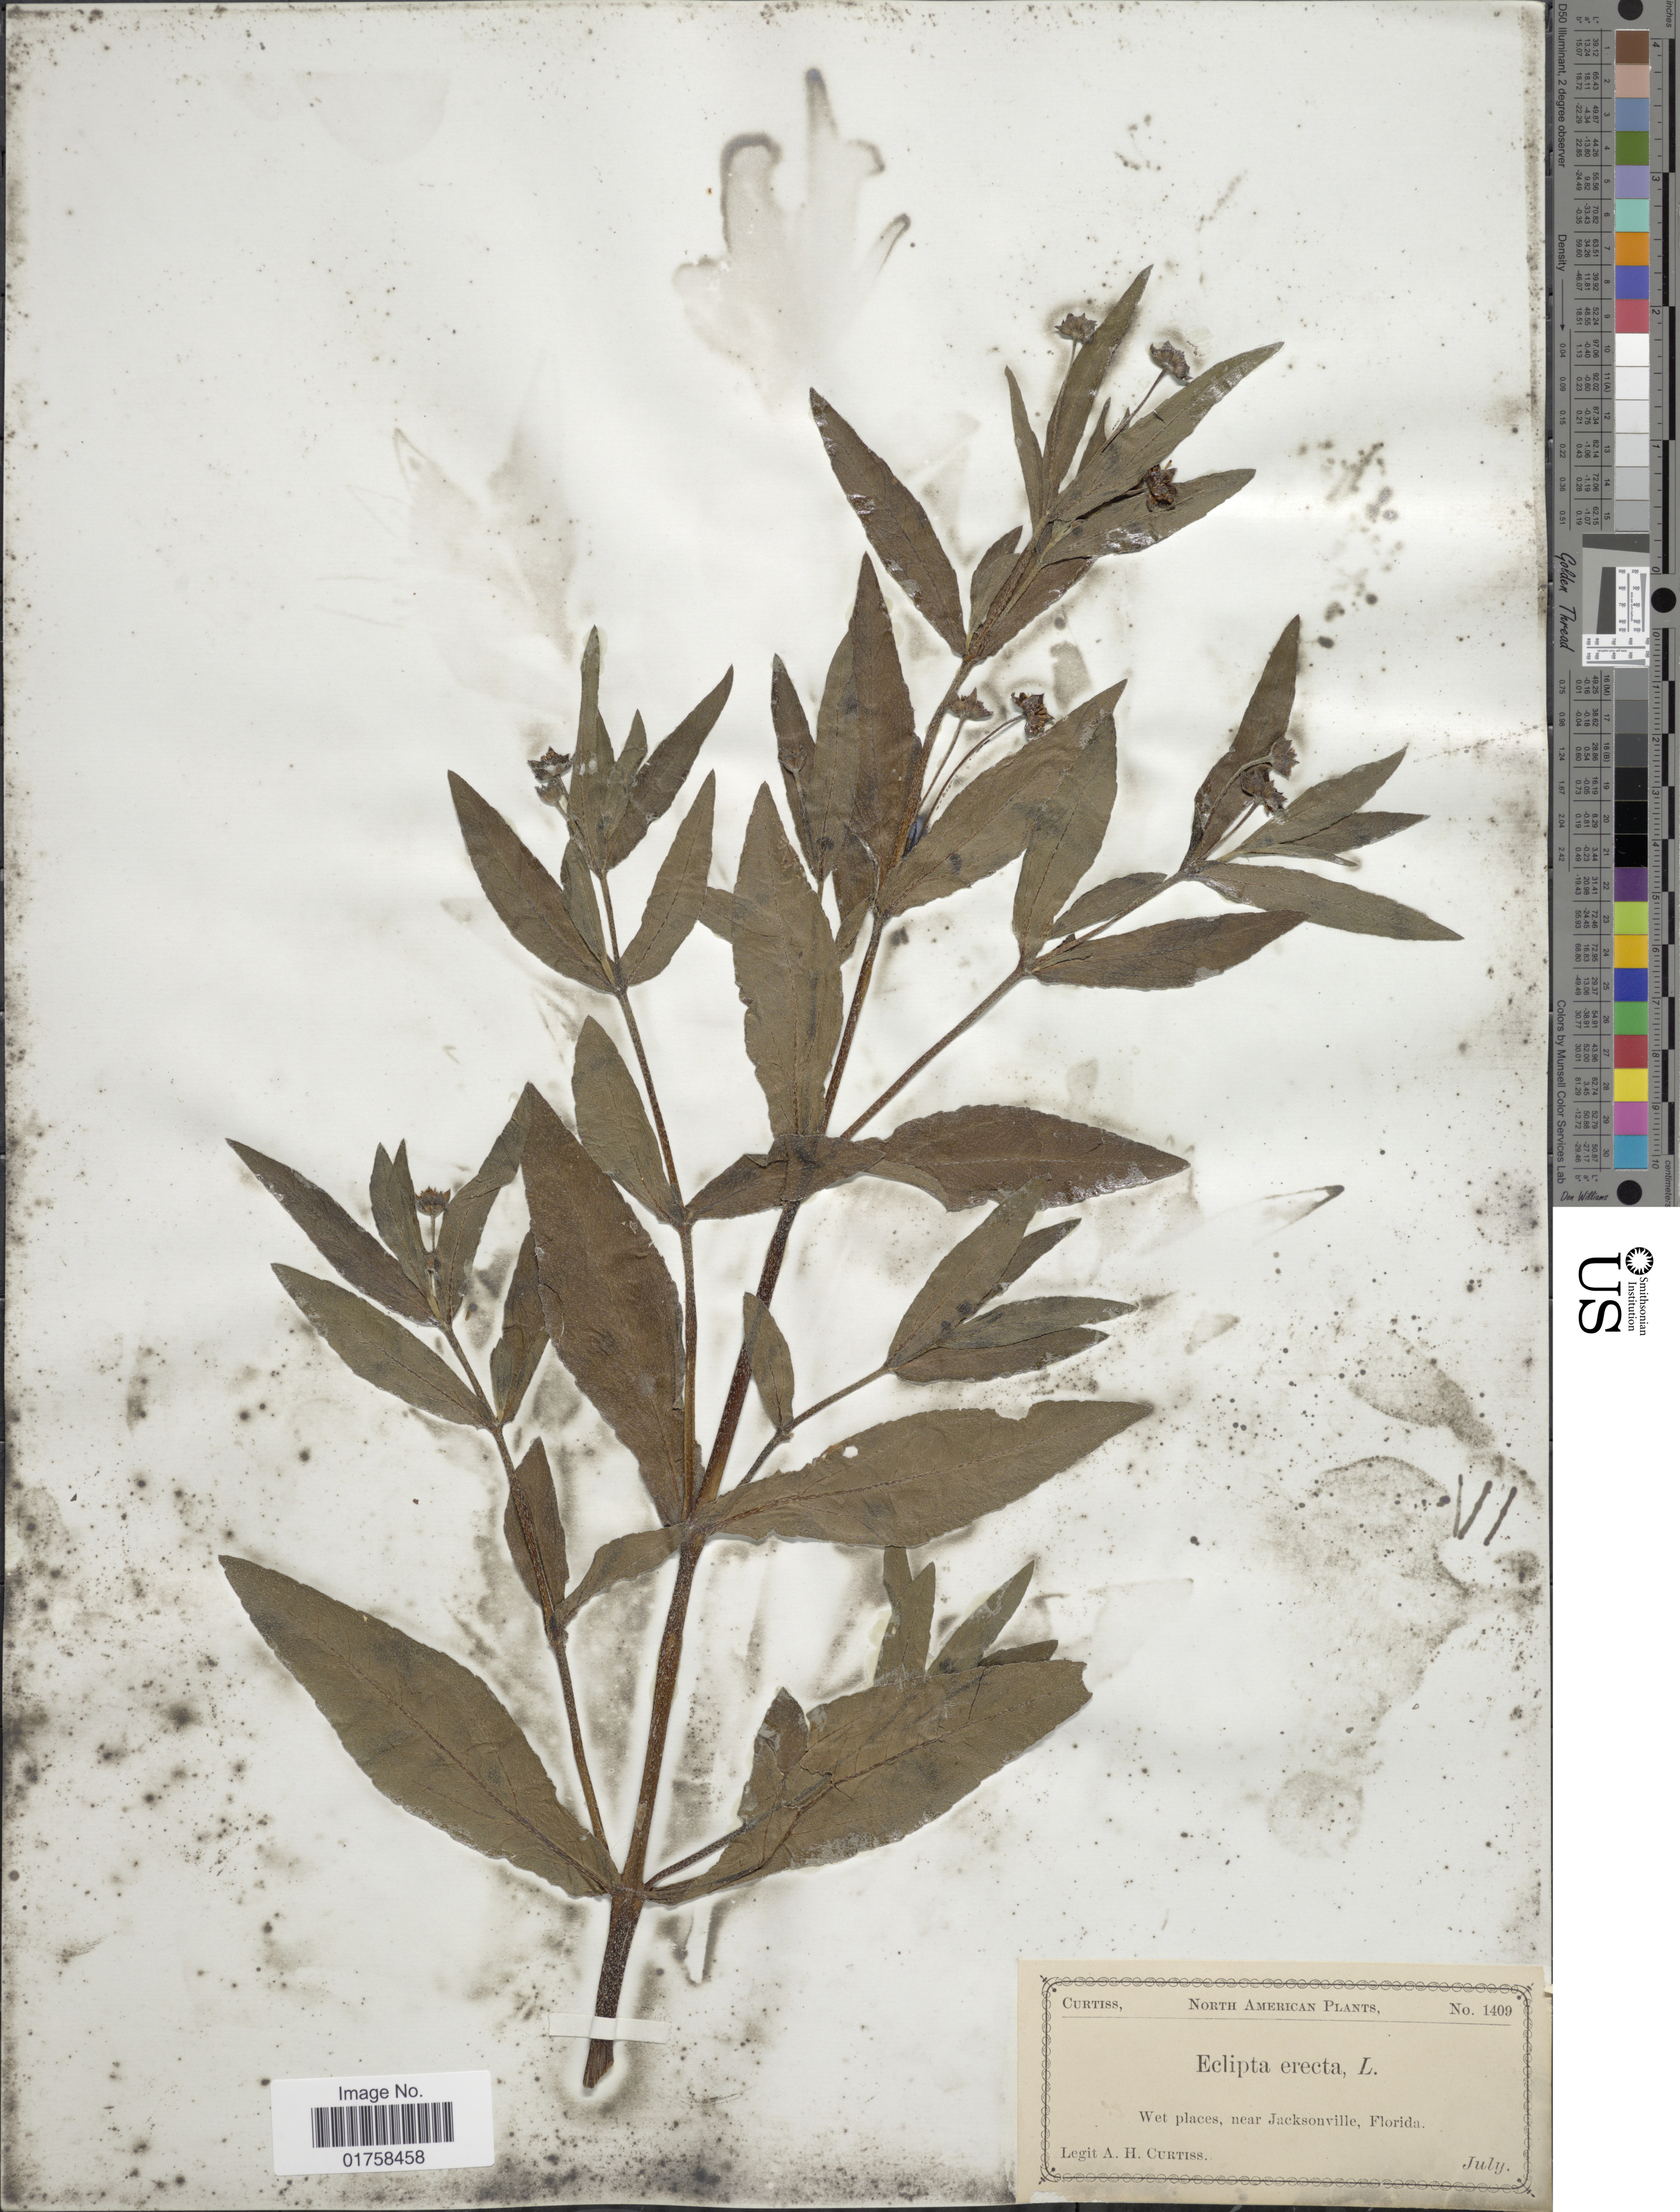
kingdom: Plantae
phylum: Tracheophyta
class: Magnoliopsida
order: Asterales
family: Asteraceae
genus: Eclipta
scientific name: Eclipta alba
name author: (L.) Hassk.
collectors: A. H. Curtiss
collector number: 1409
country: United States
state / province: Florida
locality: Wet places, near Jacksonville, Florida